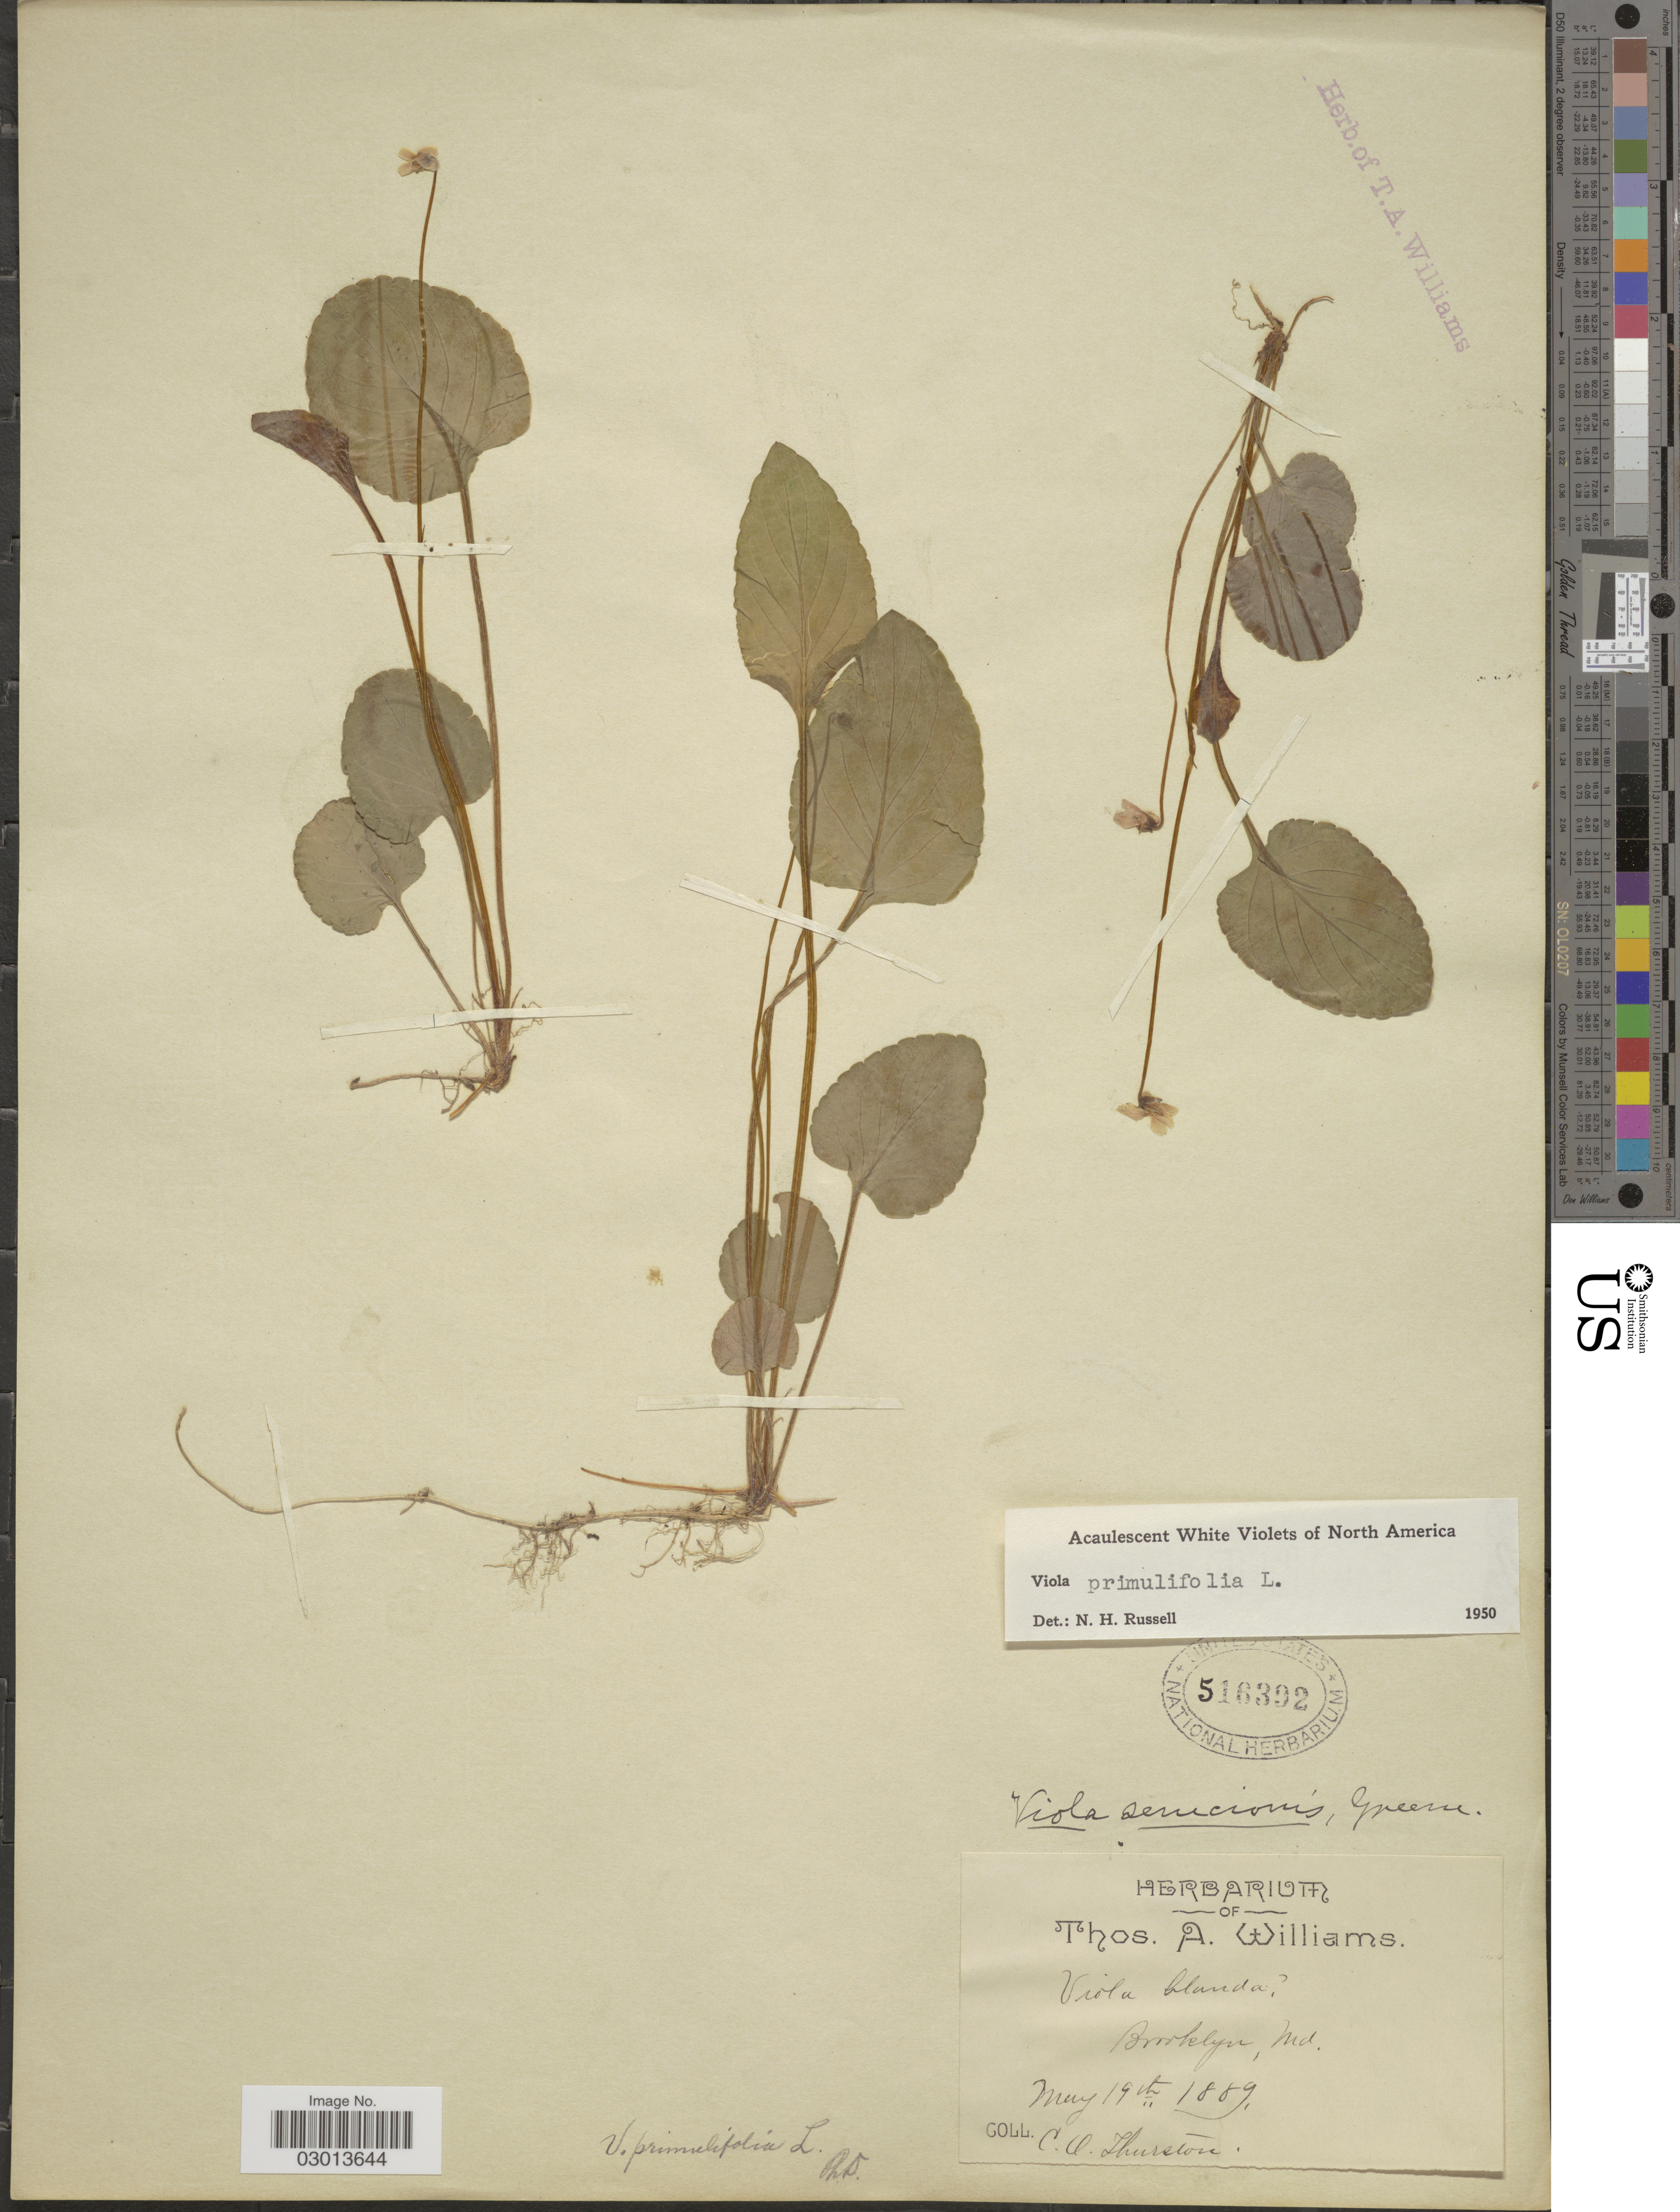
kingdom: Plantae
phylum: Tracheophyta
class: Magnoliopsida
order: Malpighiales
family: Violaceae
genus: Viola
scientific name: Viola primulifolia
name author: L.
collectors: C. Thurston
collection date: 1889-05-19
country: United States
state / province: Maryland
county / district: Baltimore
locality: Brooklyn, Md.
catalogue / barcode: US 516392